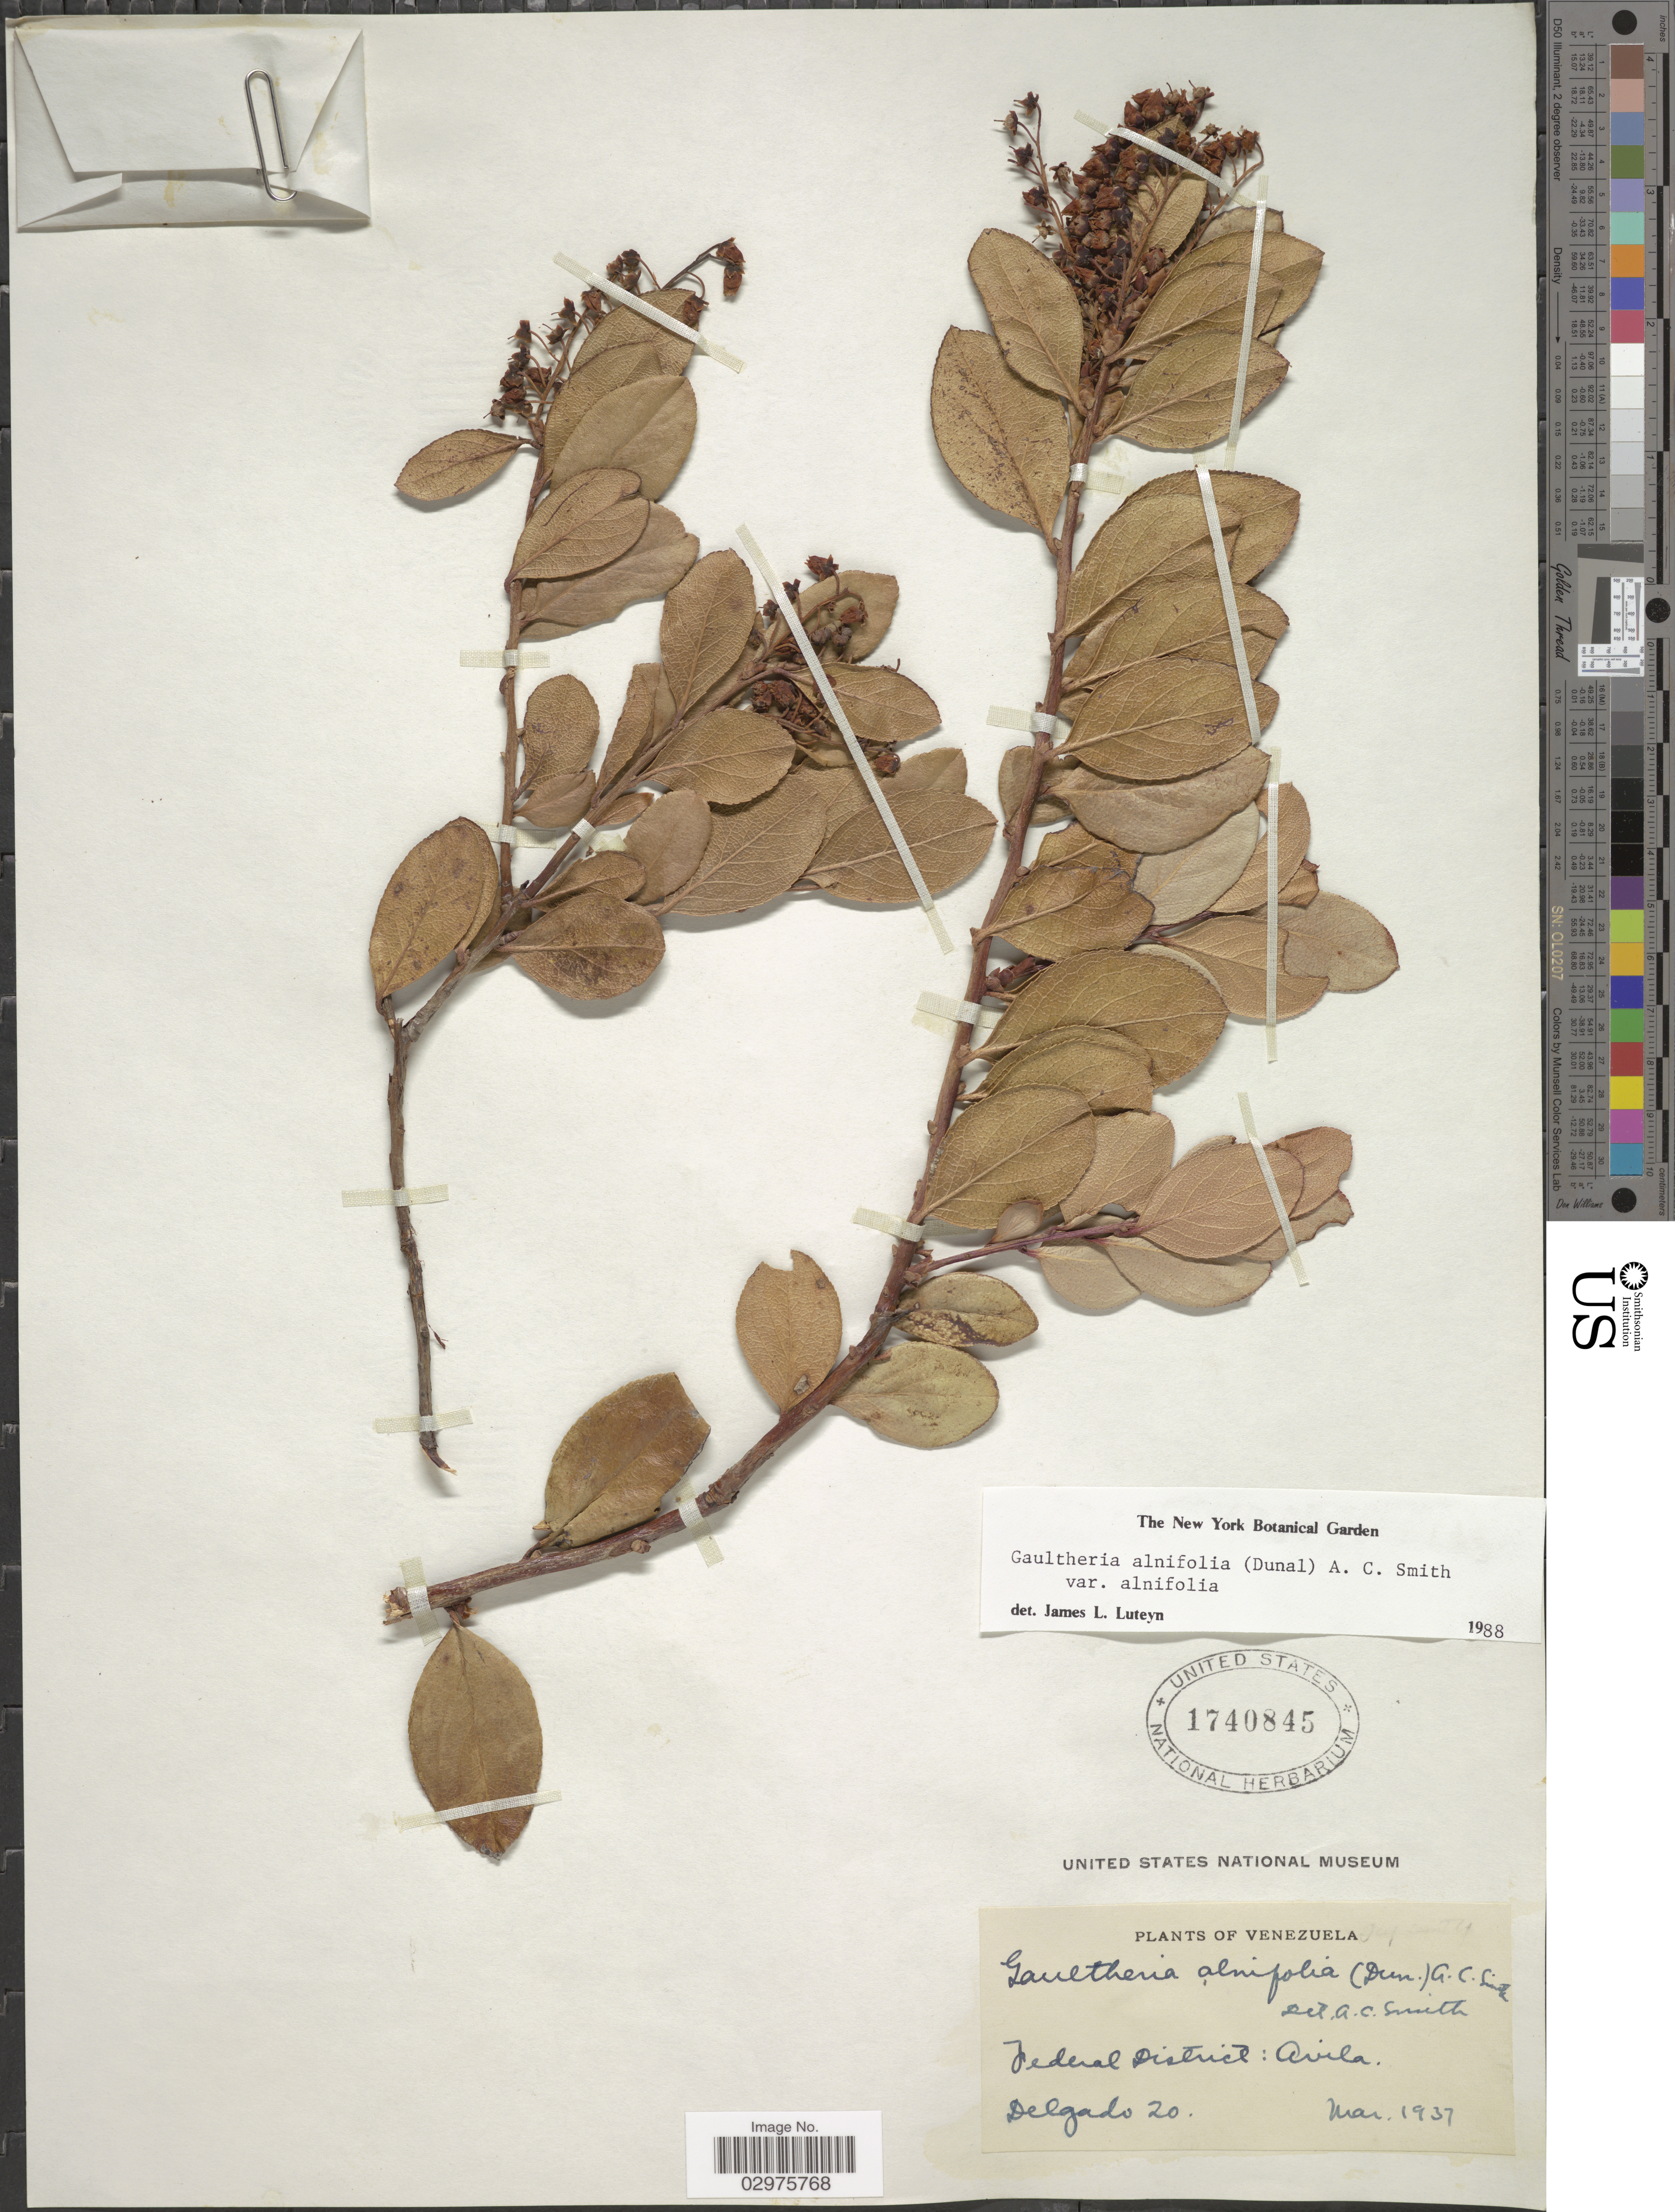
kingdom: Plantae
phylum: Tracheophyta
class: Magnoliopsida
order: Ericales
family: Ericaceae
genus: Gaultheria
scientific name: Gaultheria alnifolia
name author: (Dunal) A.C. Sm.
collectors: Delgado, --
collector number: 20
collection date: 1937-03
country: Venezuela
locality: Federal District: Avila.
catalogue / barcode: US 1740845